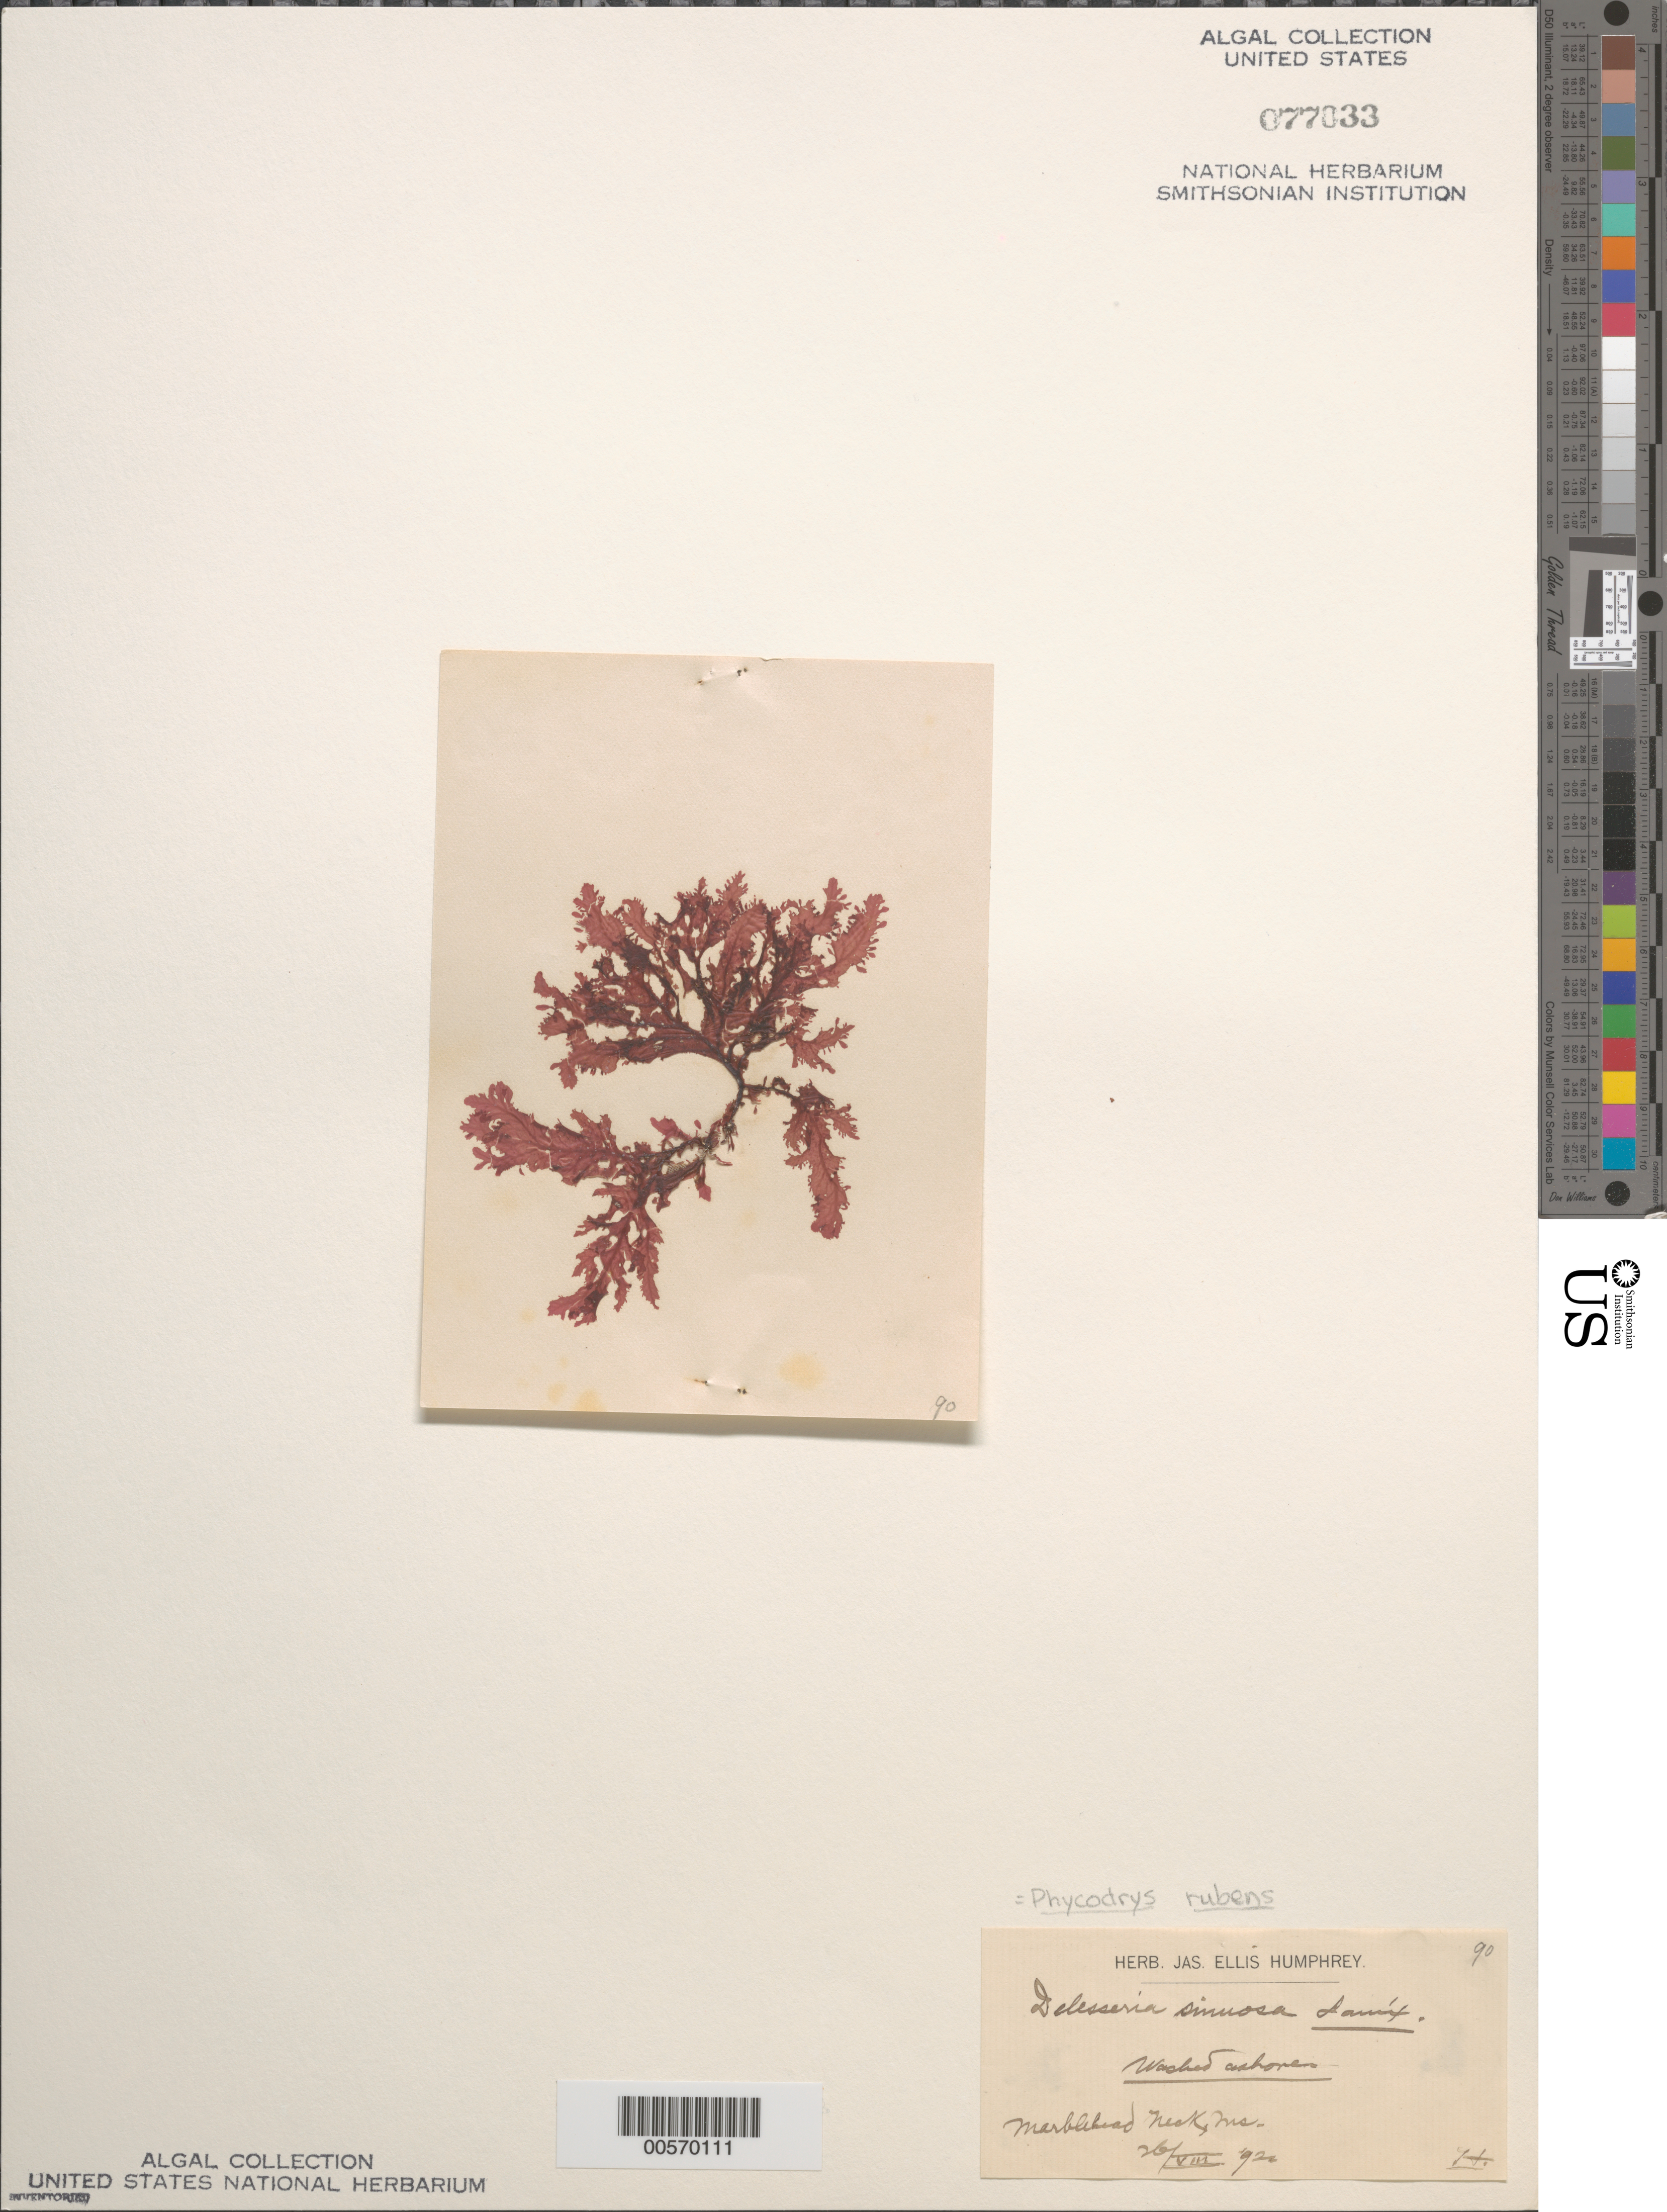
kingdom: Plantae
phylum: Rhodophyta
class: Florideophyceae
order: Ceramiales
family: Delesseriaceae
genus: Phycodrys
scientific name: Phycodrys rubens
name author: (L.) Batters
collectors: J. Humphrey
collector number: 90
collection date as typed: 26 Aug 1892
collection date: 1892-08-26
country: United States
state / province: Massachusetts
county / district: Essex County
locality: Marblehead Neck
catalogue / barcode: US 77033